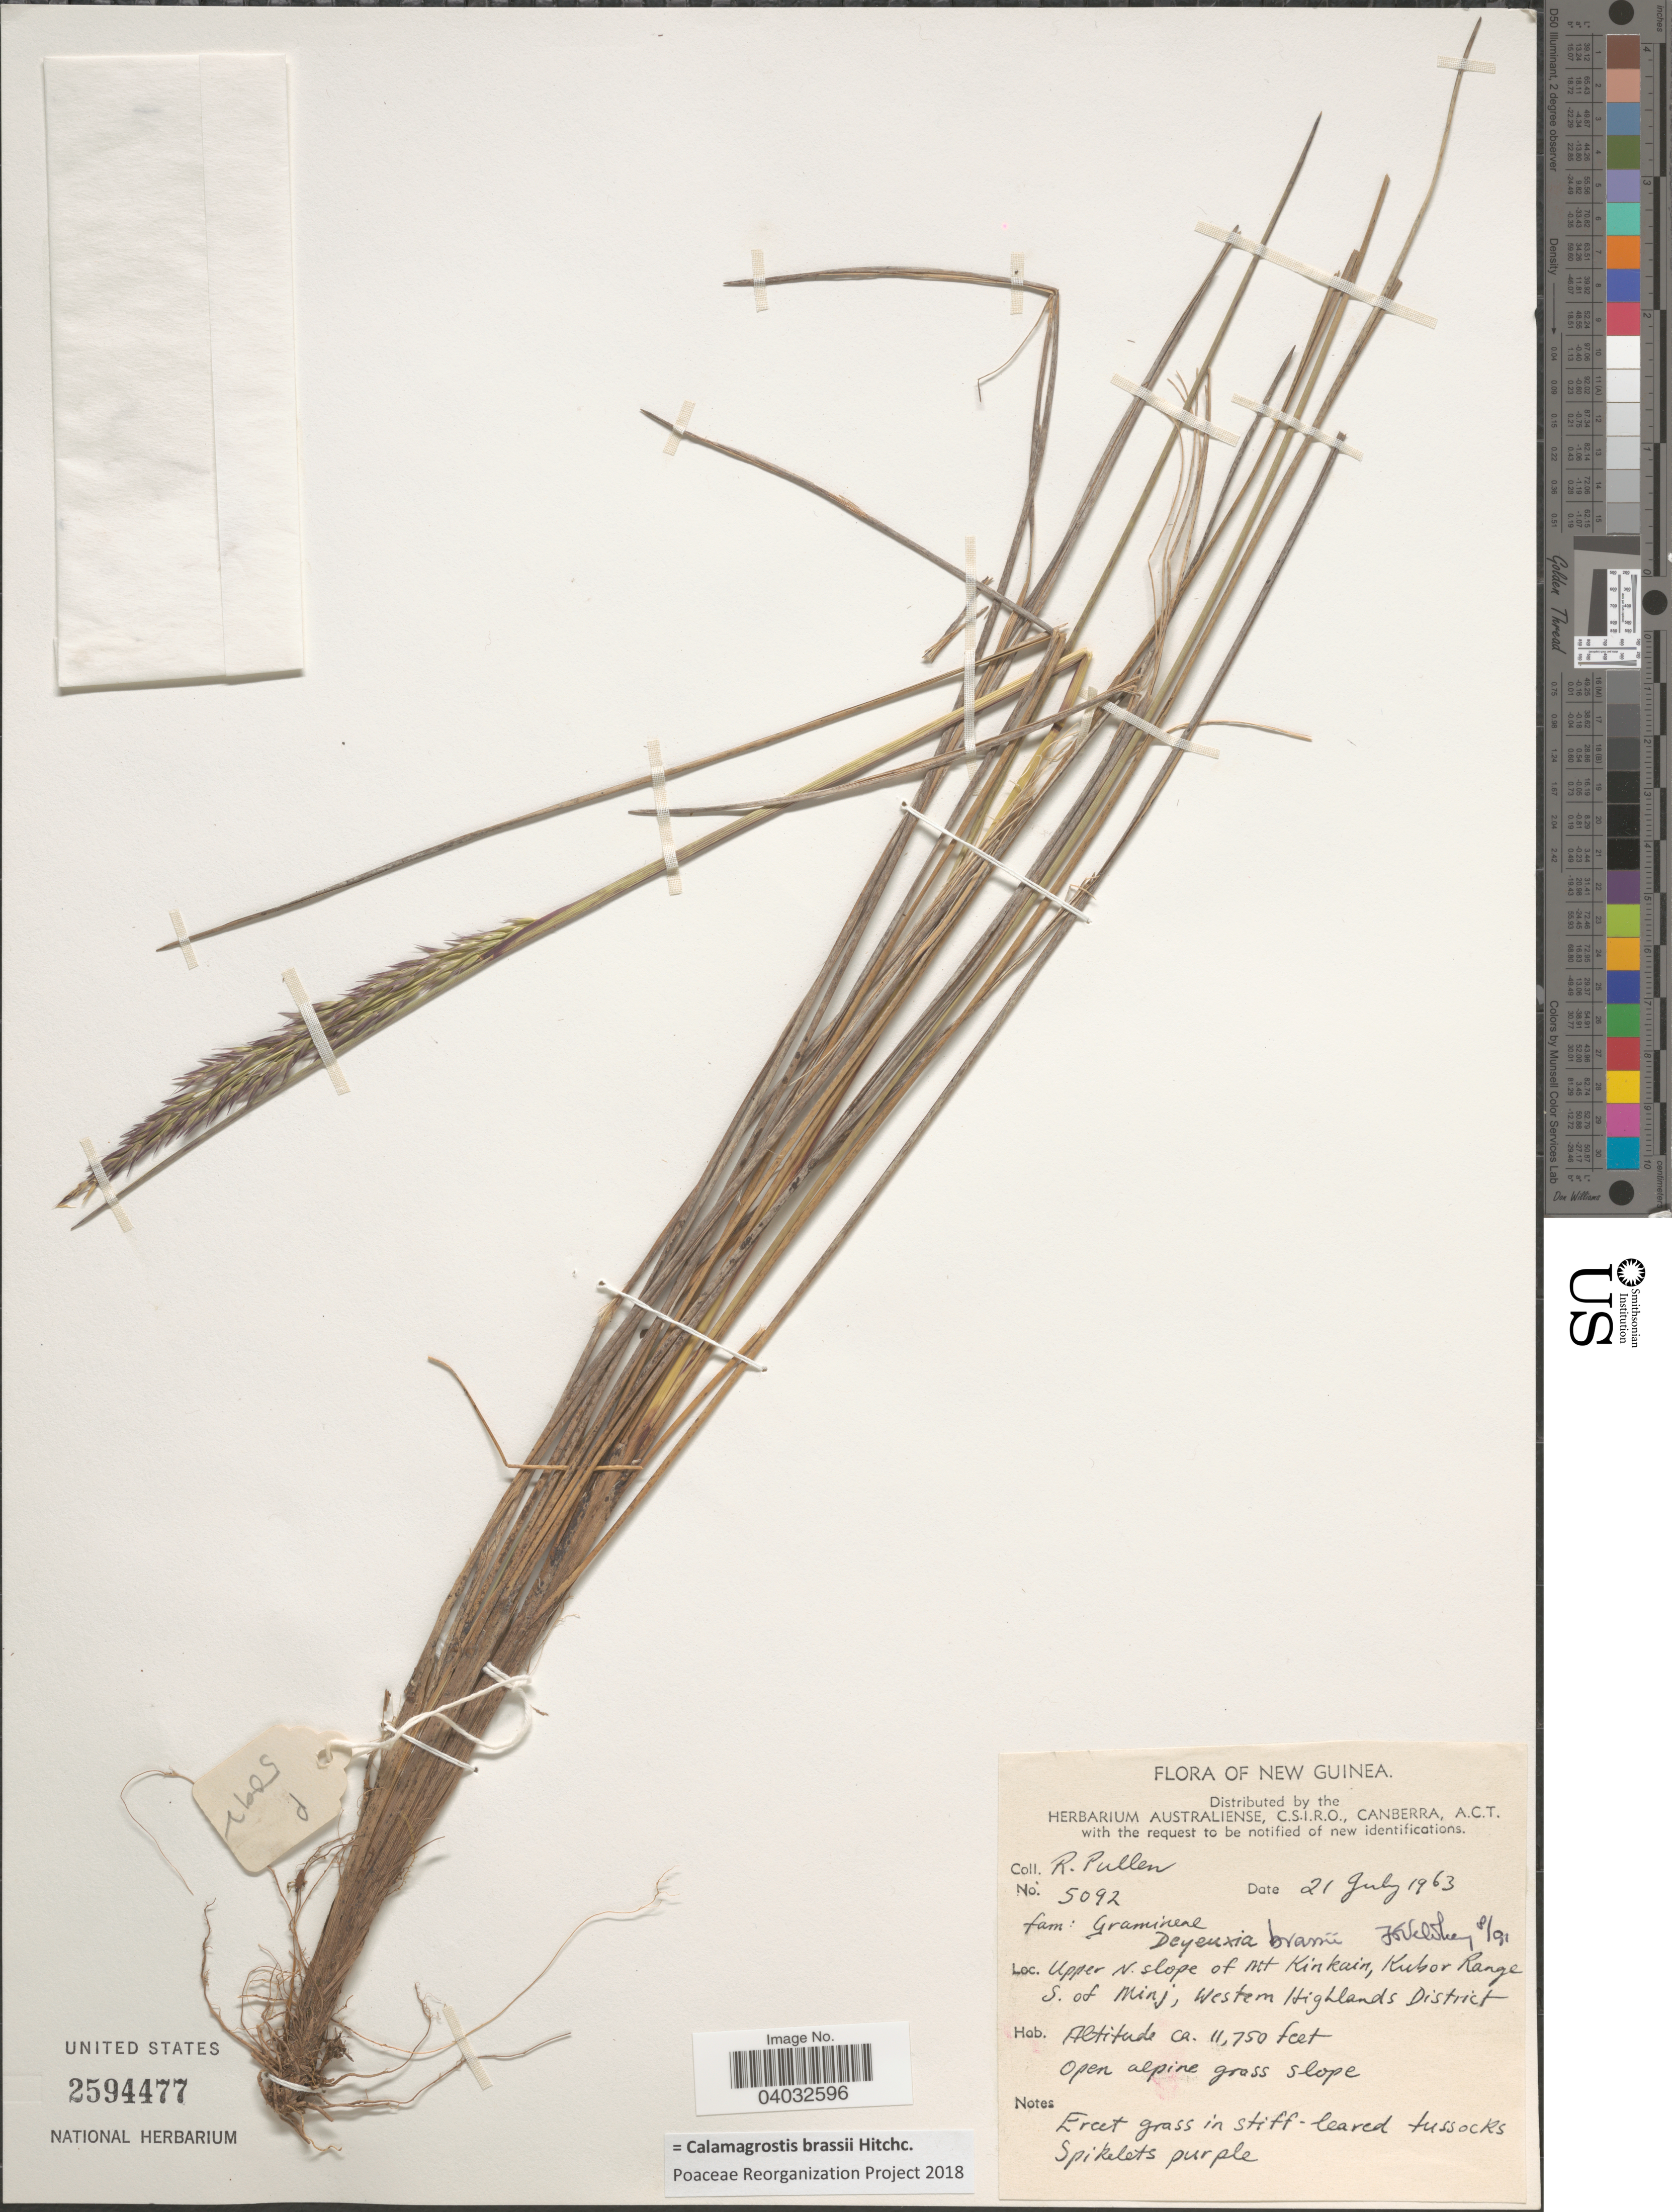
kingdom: Plantae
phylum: Tracheophyta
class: Liliopsida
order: Poales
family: Poaceae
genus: Calamagrostis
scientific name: Calamagrostis brassii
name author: Hitchc.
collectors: R. Pullen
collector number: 5092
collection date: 1963-07-21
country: Papua New Guinea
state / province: Western Highlands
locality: New Guinea. Upper N. slope of Mt Kinkain, Kubor Range S. of Minj, Western Highlands District.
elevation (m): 3581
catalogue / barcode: US 2594477